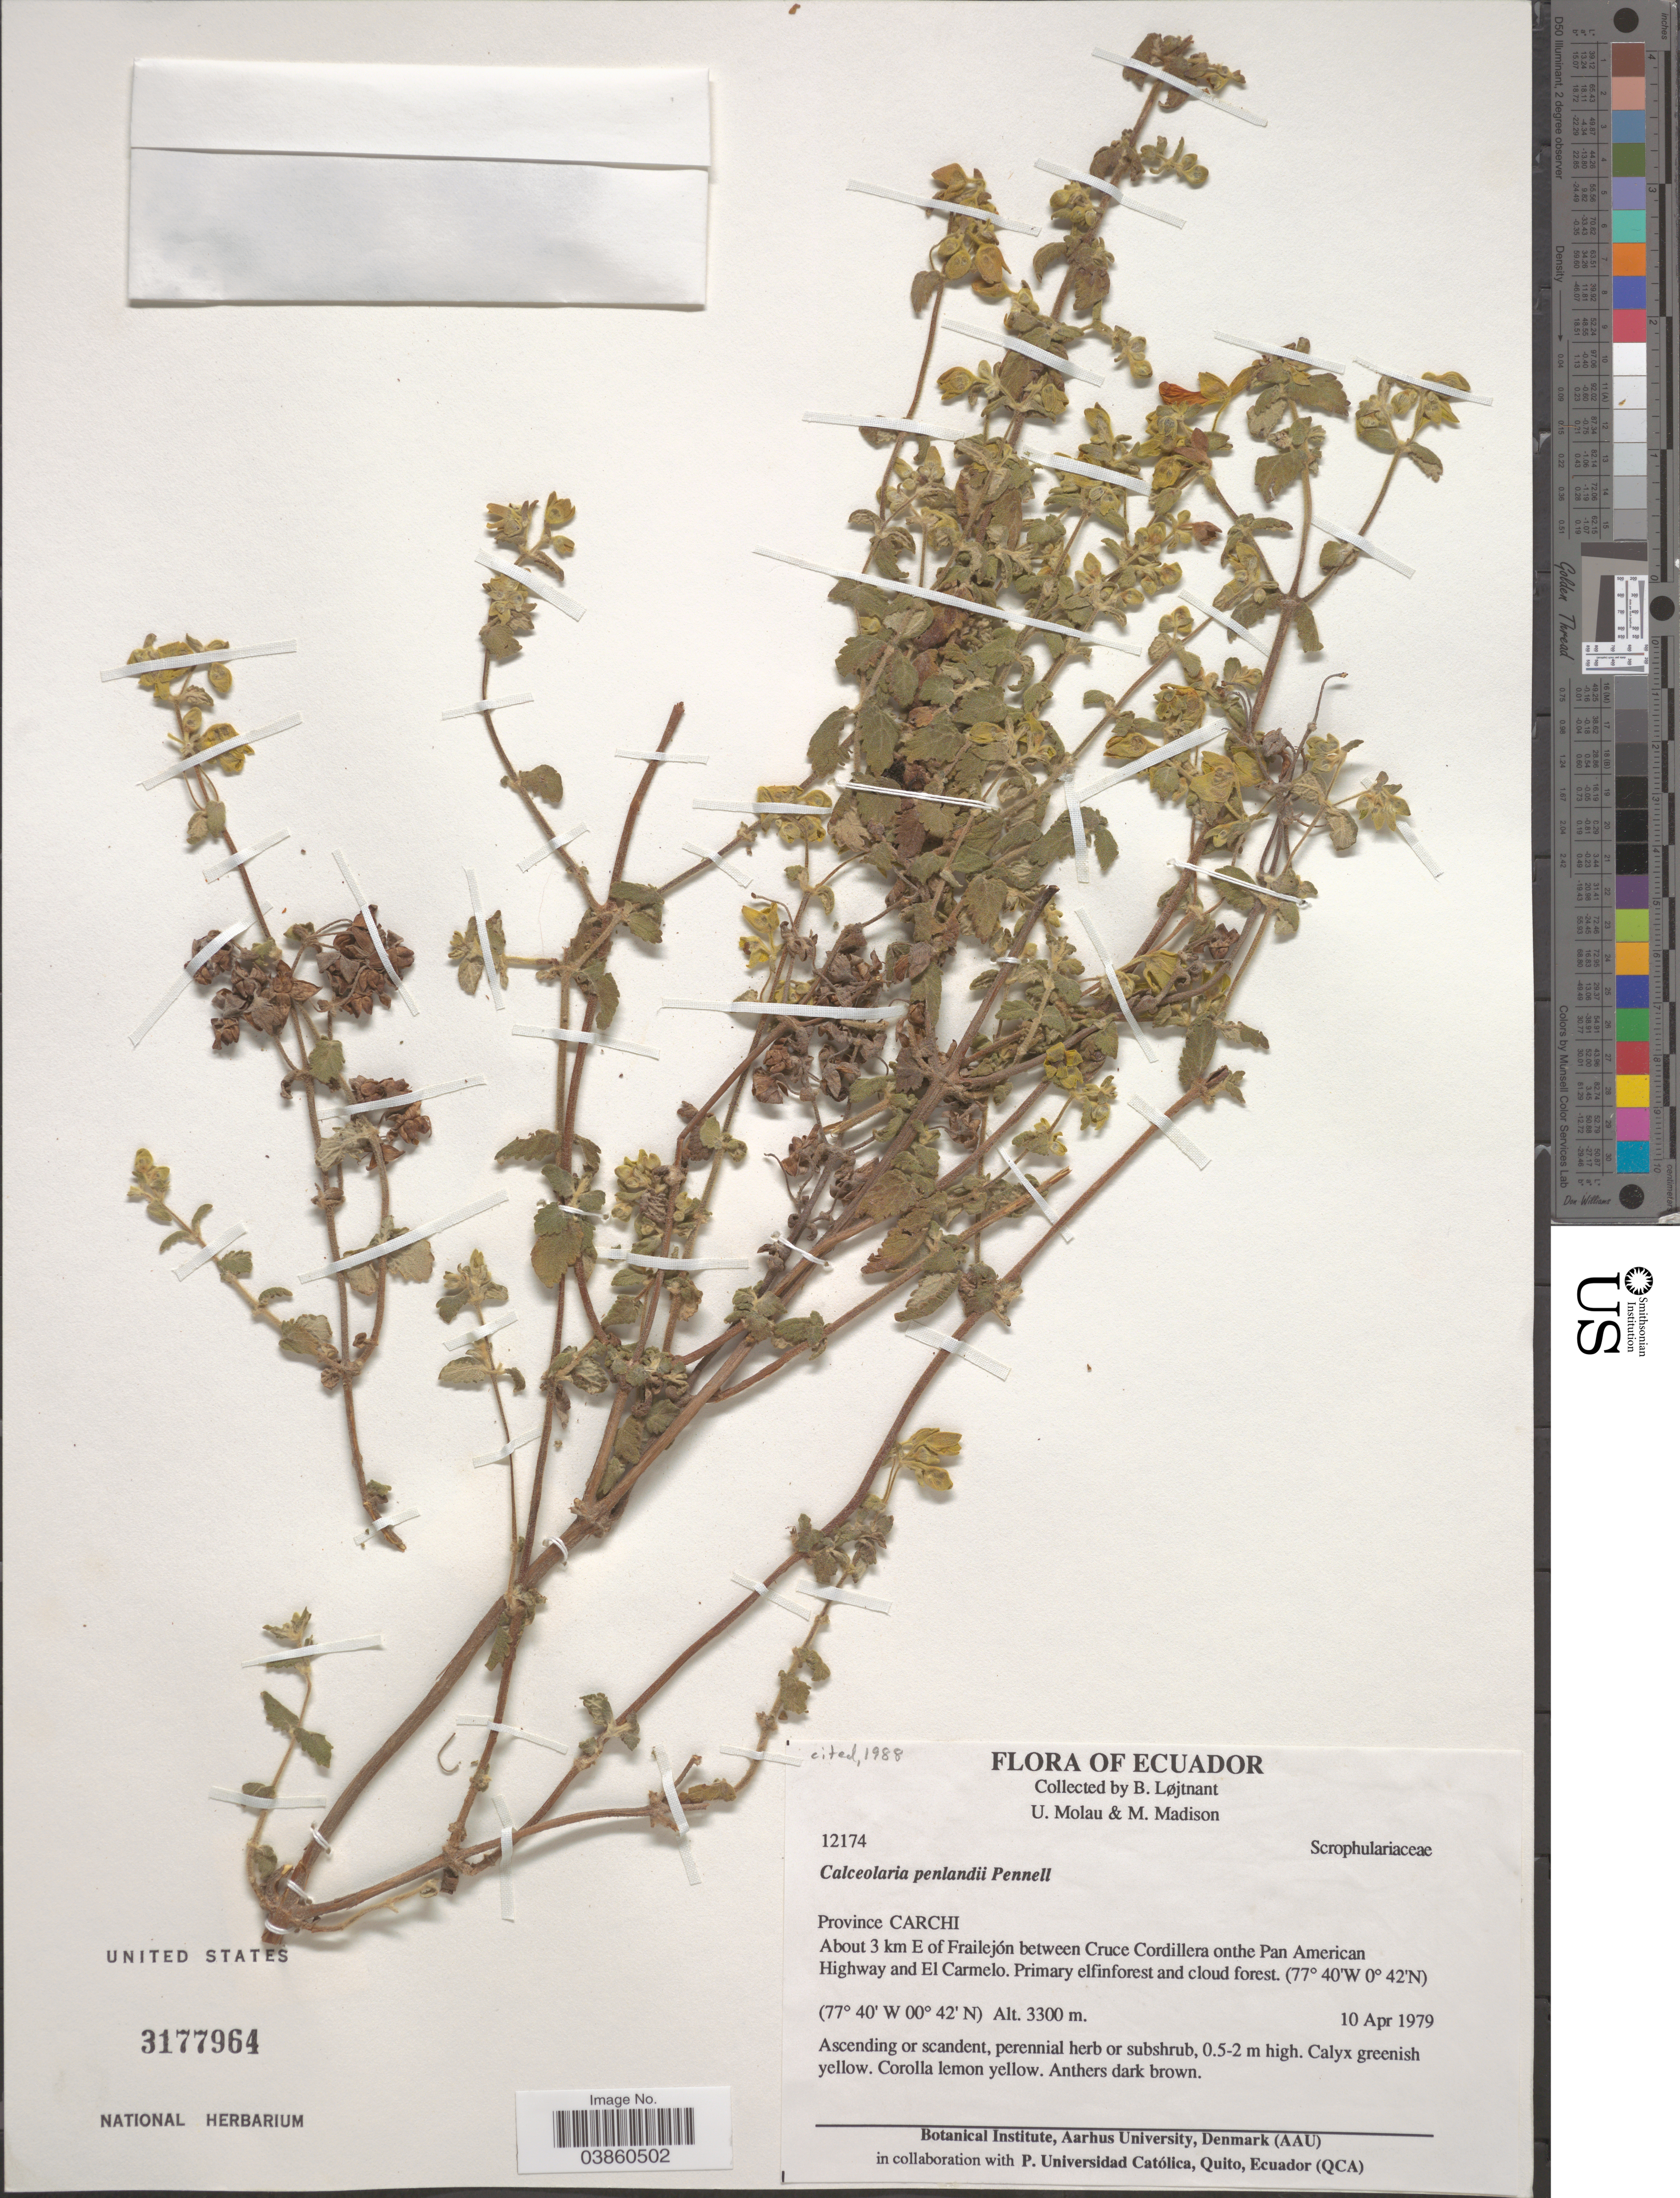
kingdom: Plantae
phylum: Tracheophyta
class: Magnoliopsida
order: Lamiales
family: Calceolariaceae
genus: Calceolaria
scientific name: Calceolaria penlandii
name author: Pennell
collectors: B. Löjtnant, U. Molau & M. Madison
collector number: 12174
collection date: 1979-04-10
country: Ecuador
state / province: Carchi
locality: About 3 km E of Frailejón between Cruce Cordillera on the Pan American Highway and El Carmelo. Primary elfinforest and cloud forest.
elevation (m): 3300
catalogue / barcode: US 3177964